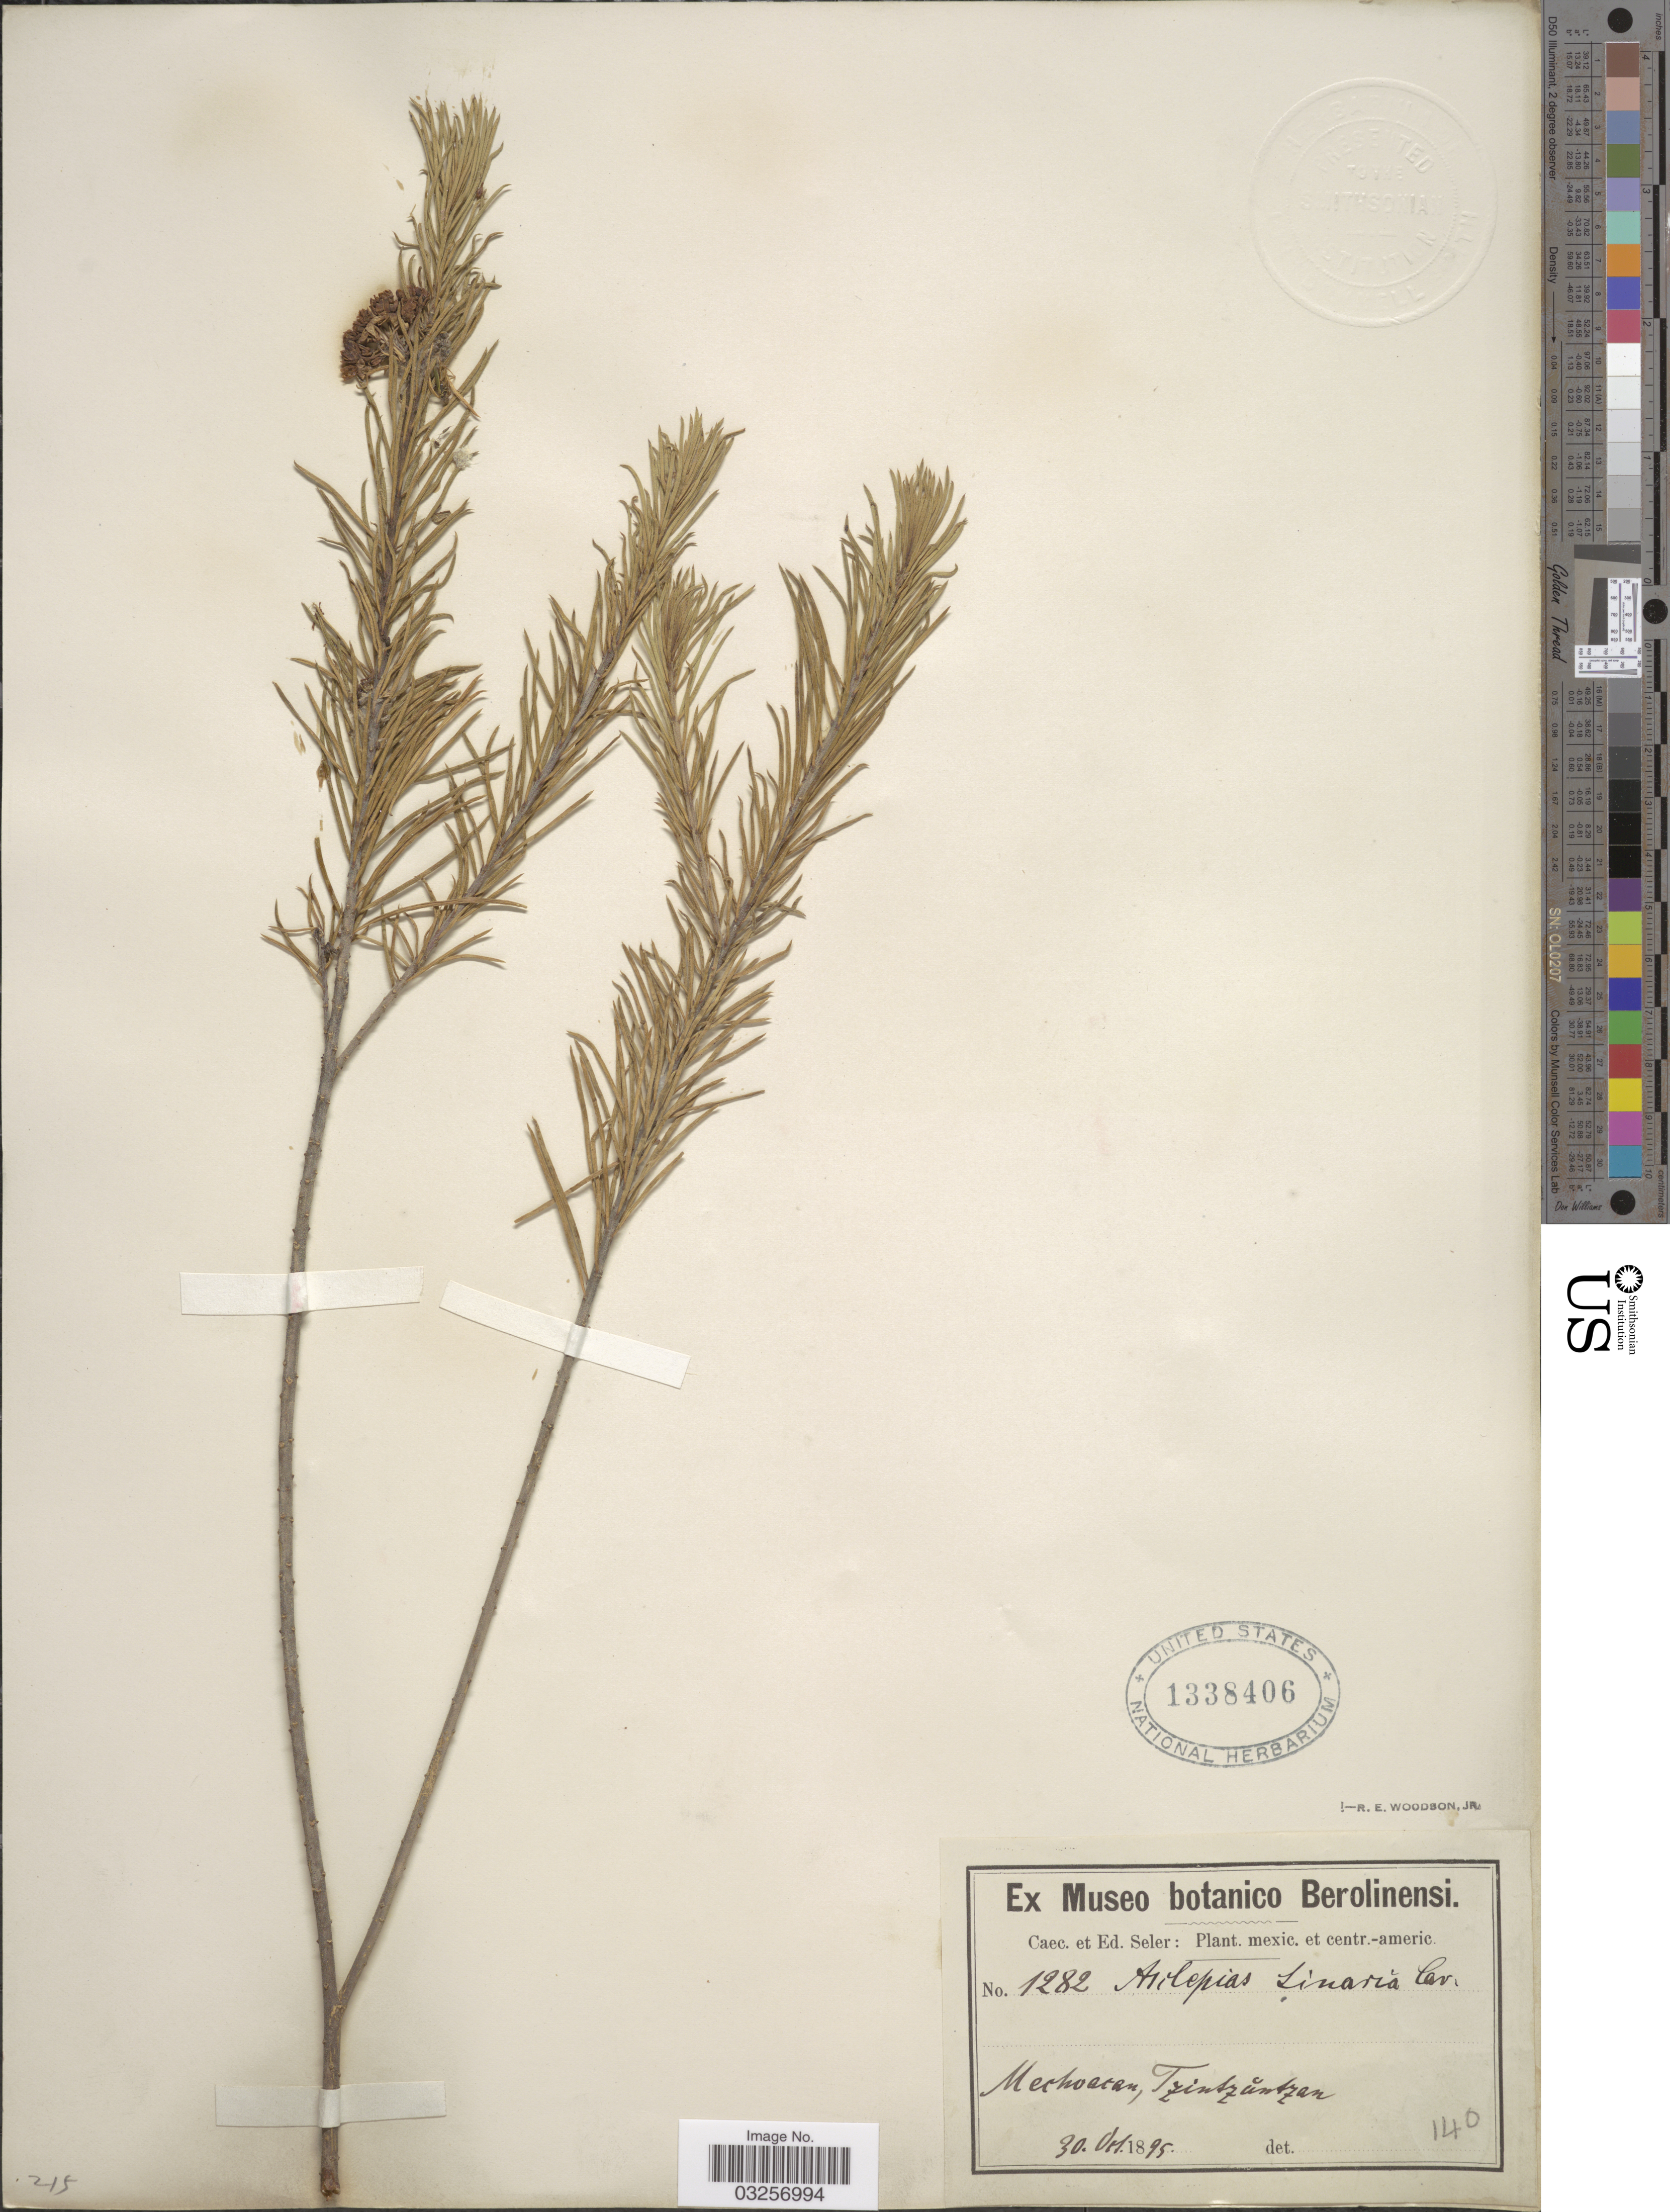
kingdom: Plantae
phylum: Tracheophyta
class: Magnoliopsida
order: Gentianales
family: Apocynaceae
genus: Asclepias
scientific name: Asclepias linaria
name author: Cav.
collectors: C. Seler & E. G. Seler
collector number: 1282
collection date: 1895-10-30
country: Mexico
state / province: Michoacán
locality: Mechoacan, Tzintzăntzan.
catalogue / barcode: US 1338406